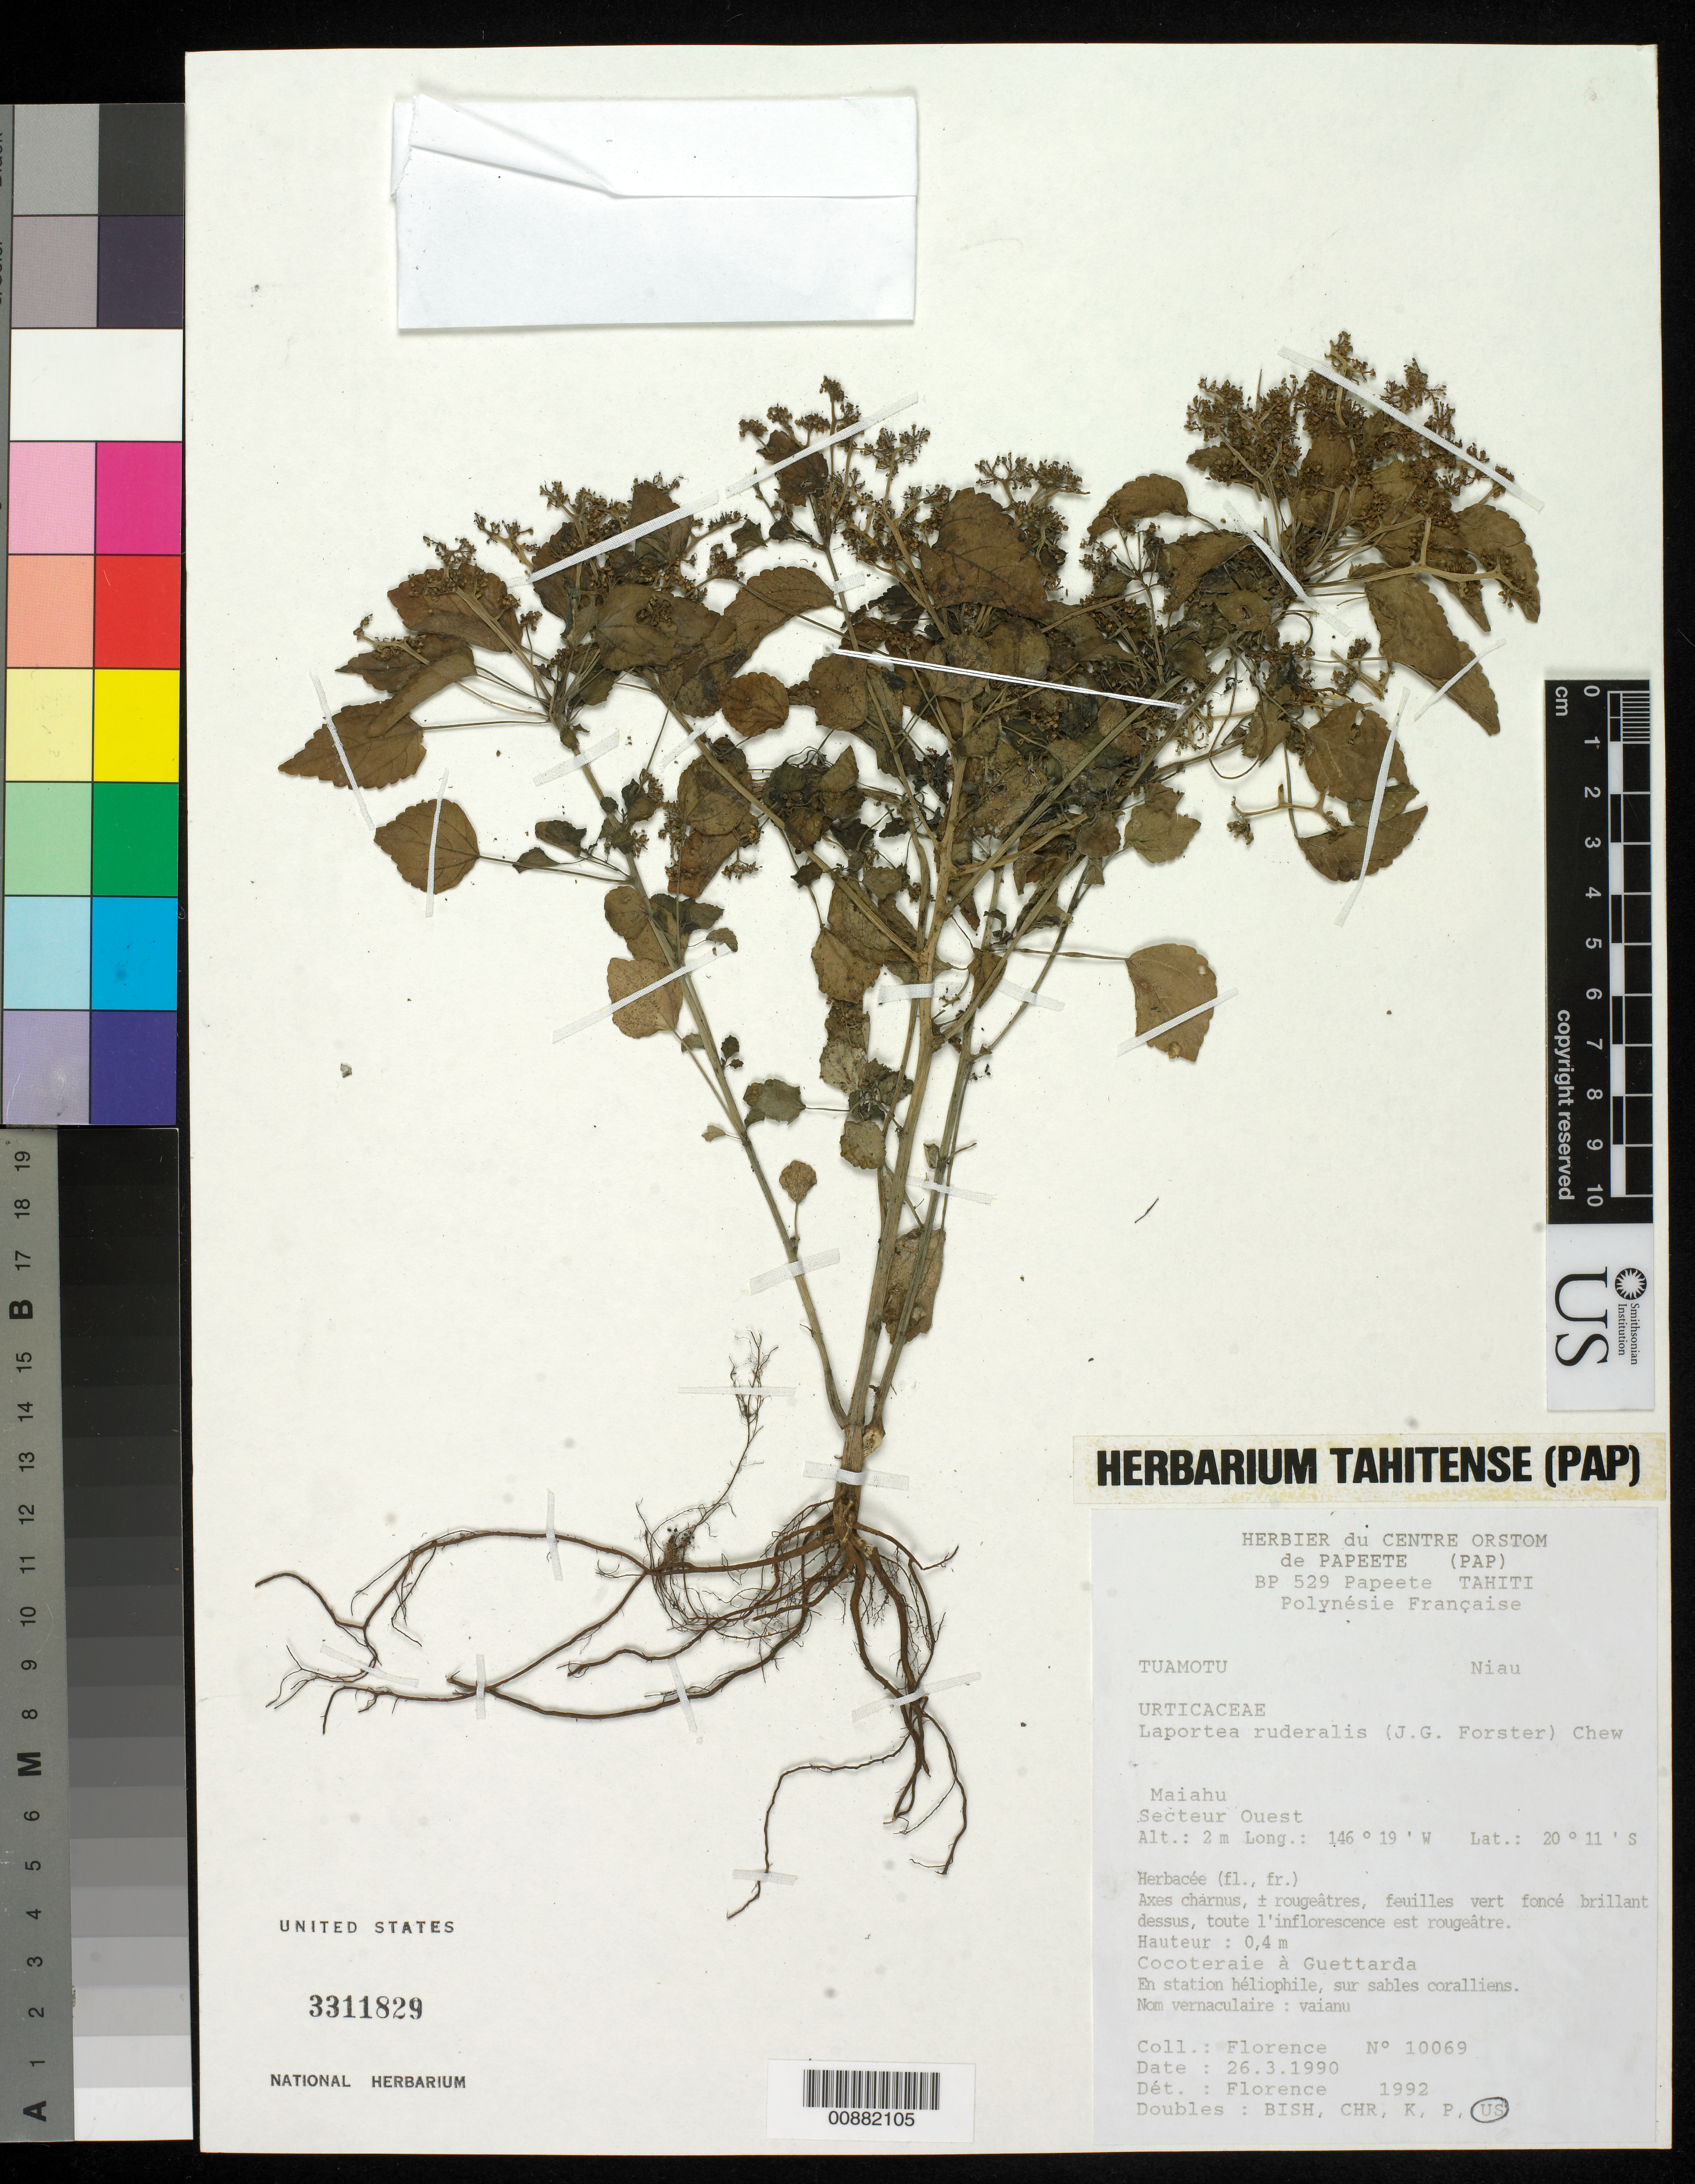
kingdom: Plantae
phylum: Tracheophyta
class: Magnoliopsida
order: Rosales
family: Urticaceae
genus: Laportea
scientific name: Laportea ruderalis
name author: (G. Forst.) Chew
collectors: J. Florence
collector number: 10069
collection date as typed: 26 Mar 1990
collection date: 1990-03-26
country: French Polynesia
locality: Maiahu, Secteur Ouest.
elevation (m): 2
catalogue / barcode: US 3311829